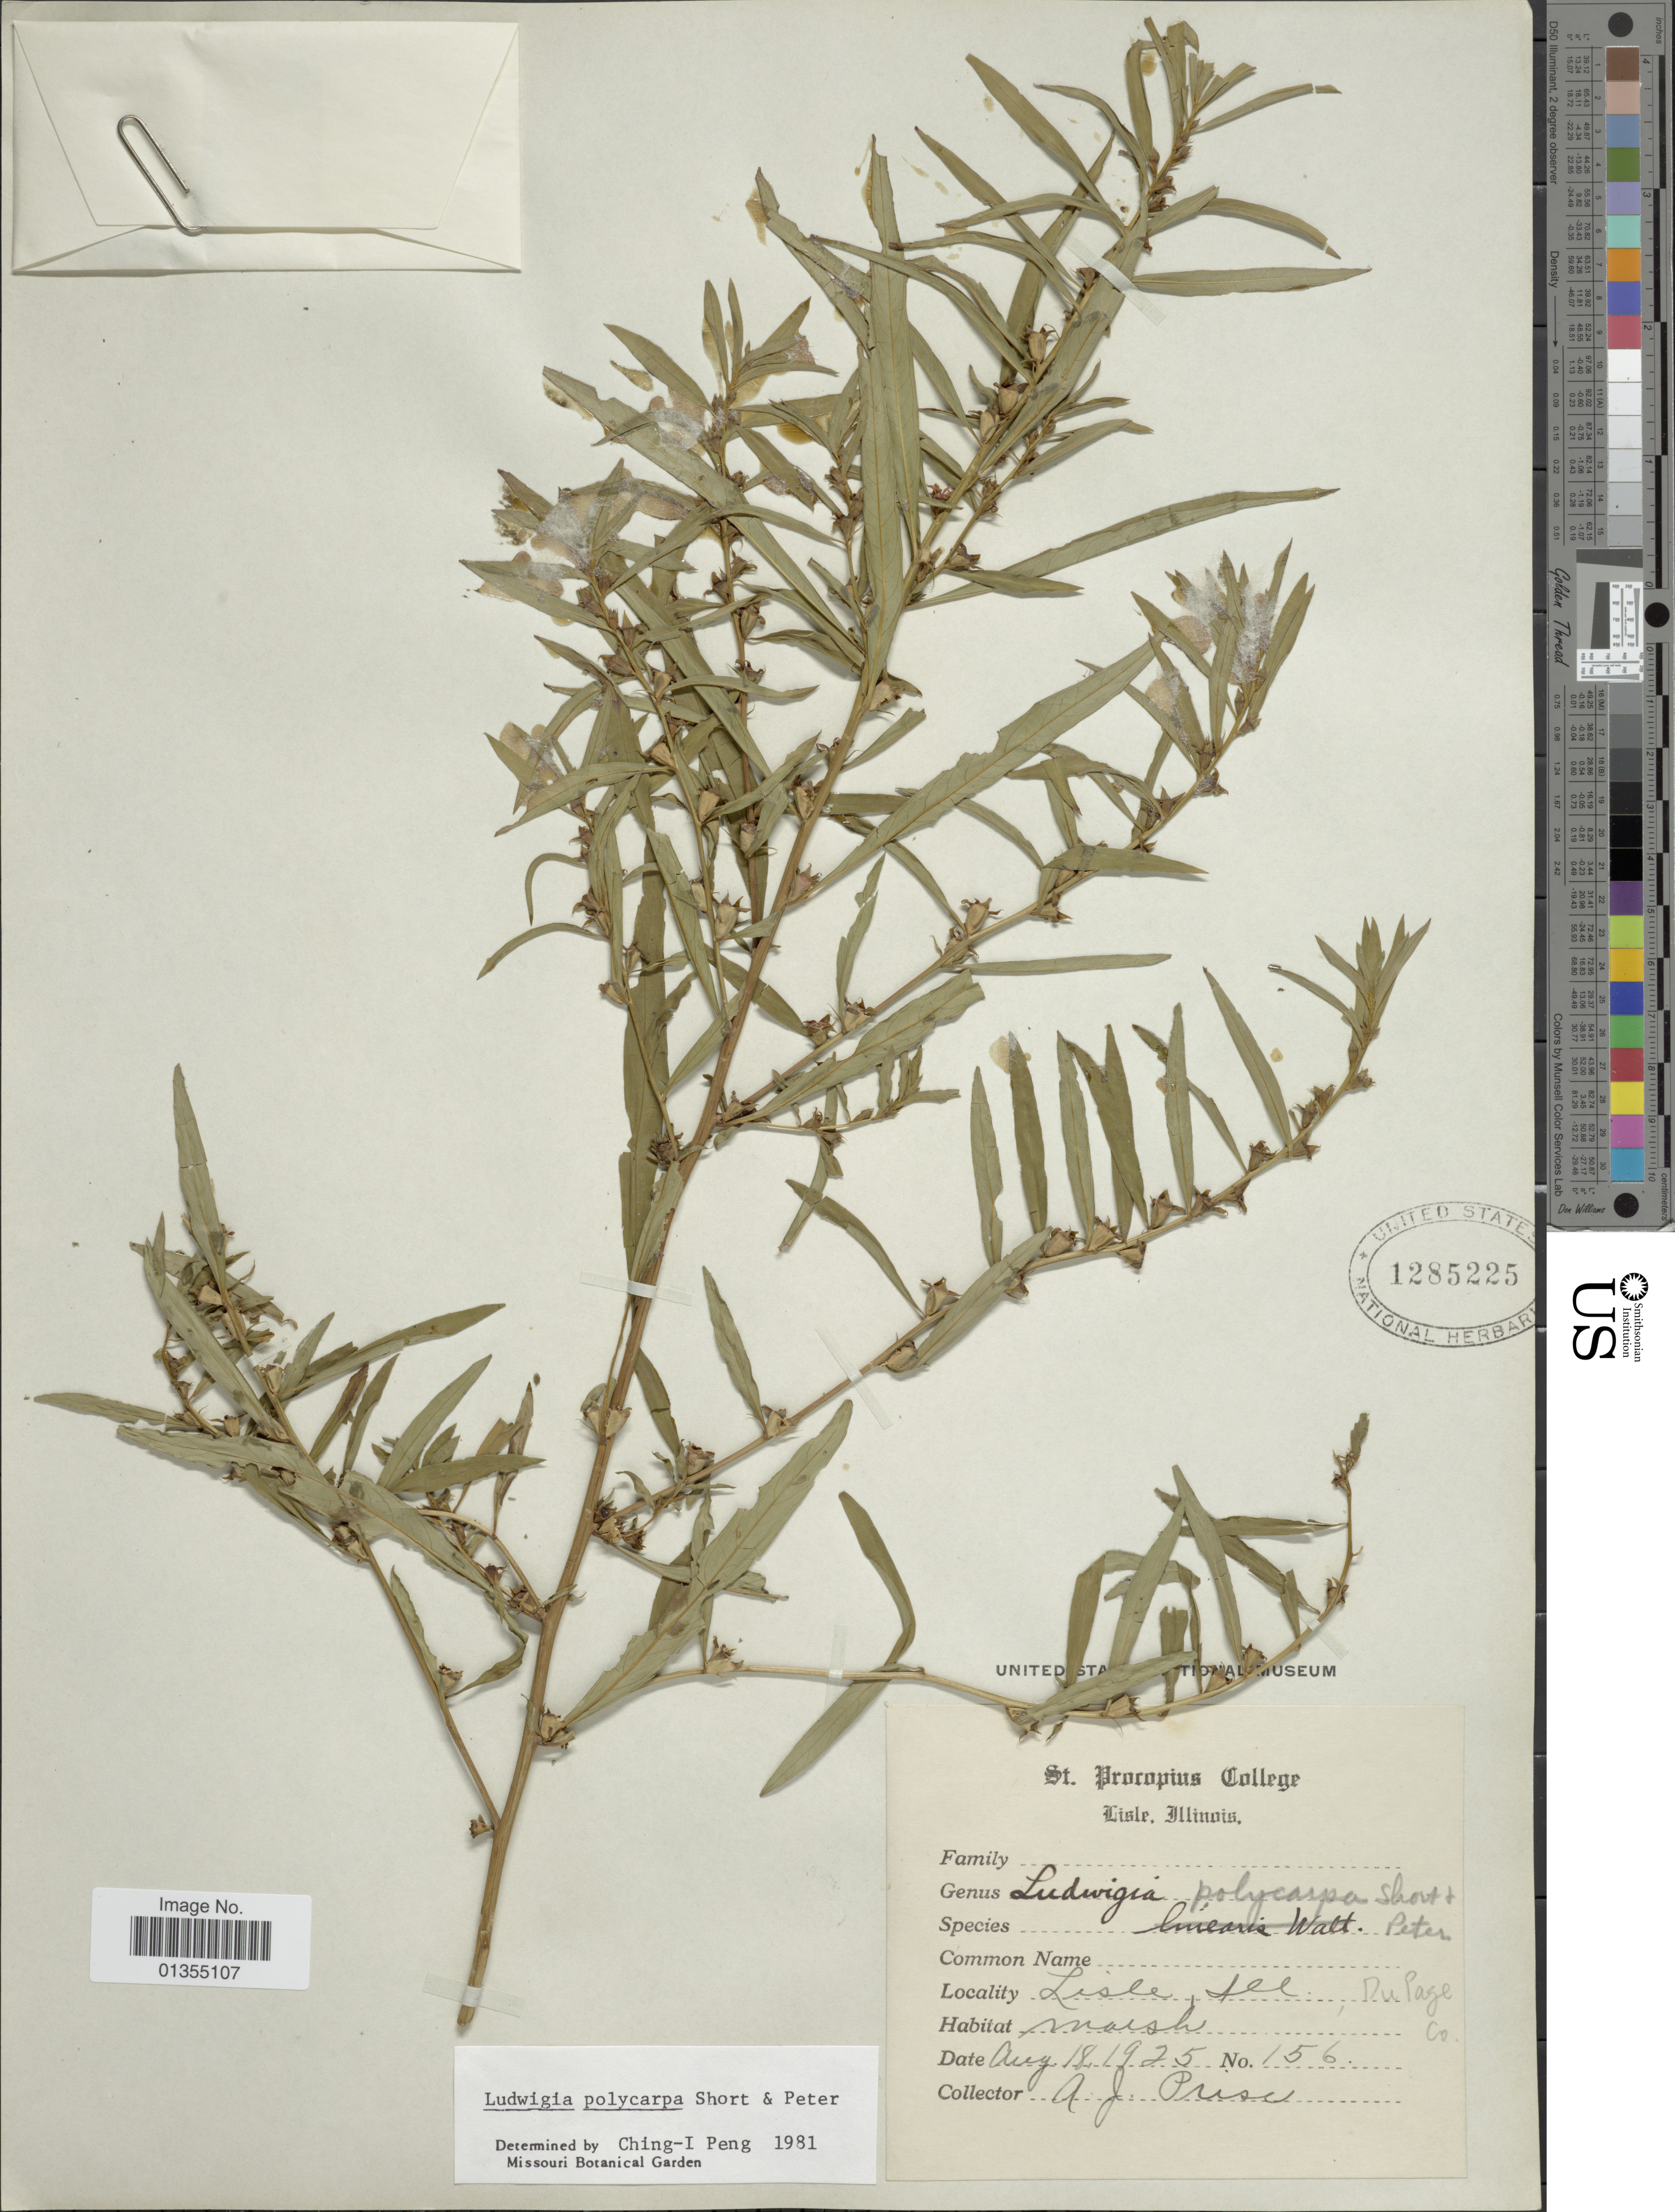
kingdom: Plantae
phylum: Tracheophyta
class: Magnoliopsida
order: Myrtales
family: Onagraceae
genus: Ludwigia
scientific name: Ludwigia polycarpa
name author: Short & R. Peter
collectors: A. J. Prisc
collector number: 156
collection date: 1925-08-18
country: United States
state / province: Illinois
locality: Lisle, Du Page Co.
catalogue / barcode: US 1285225